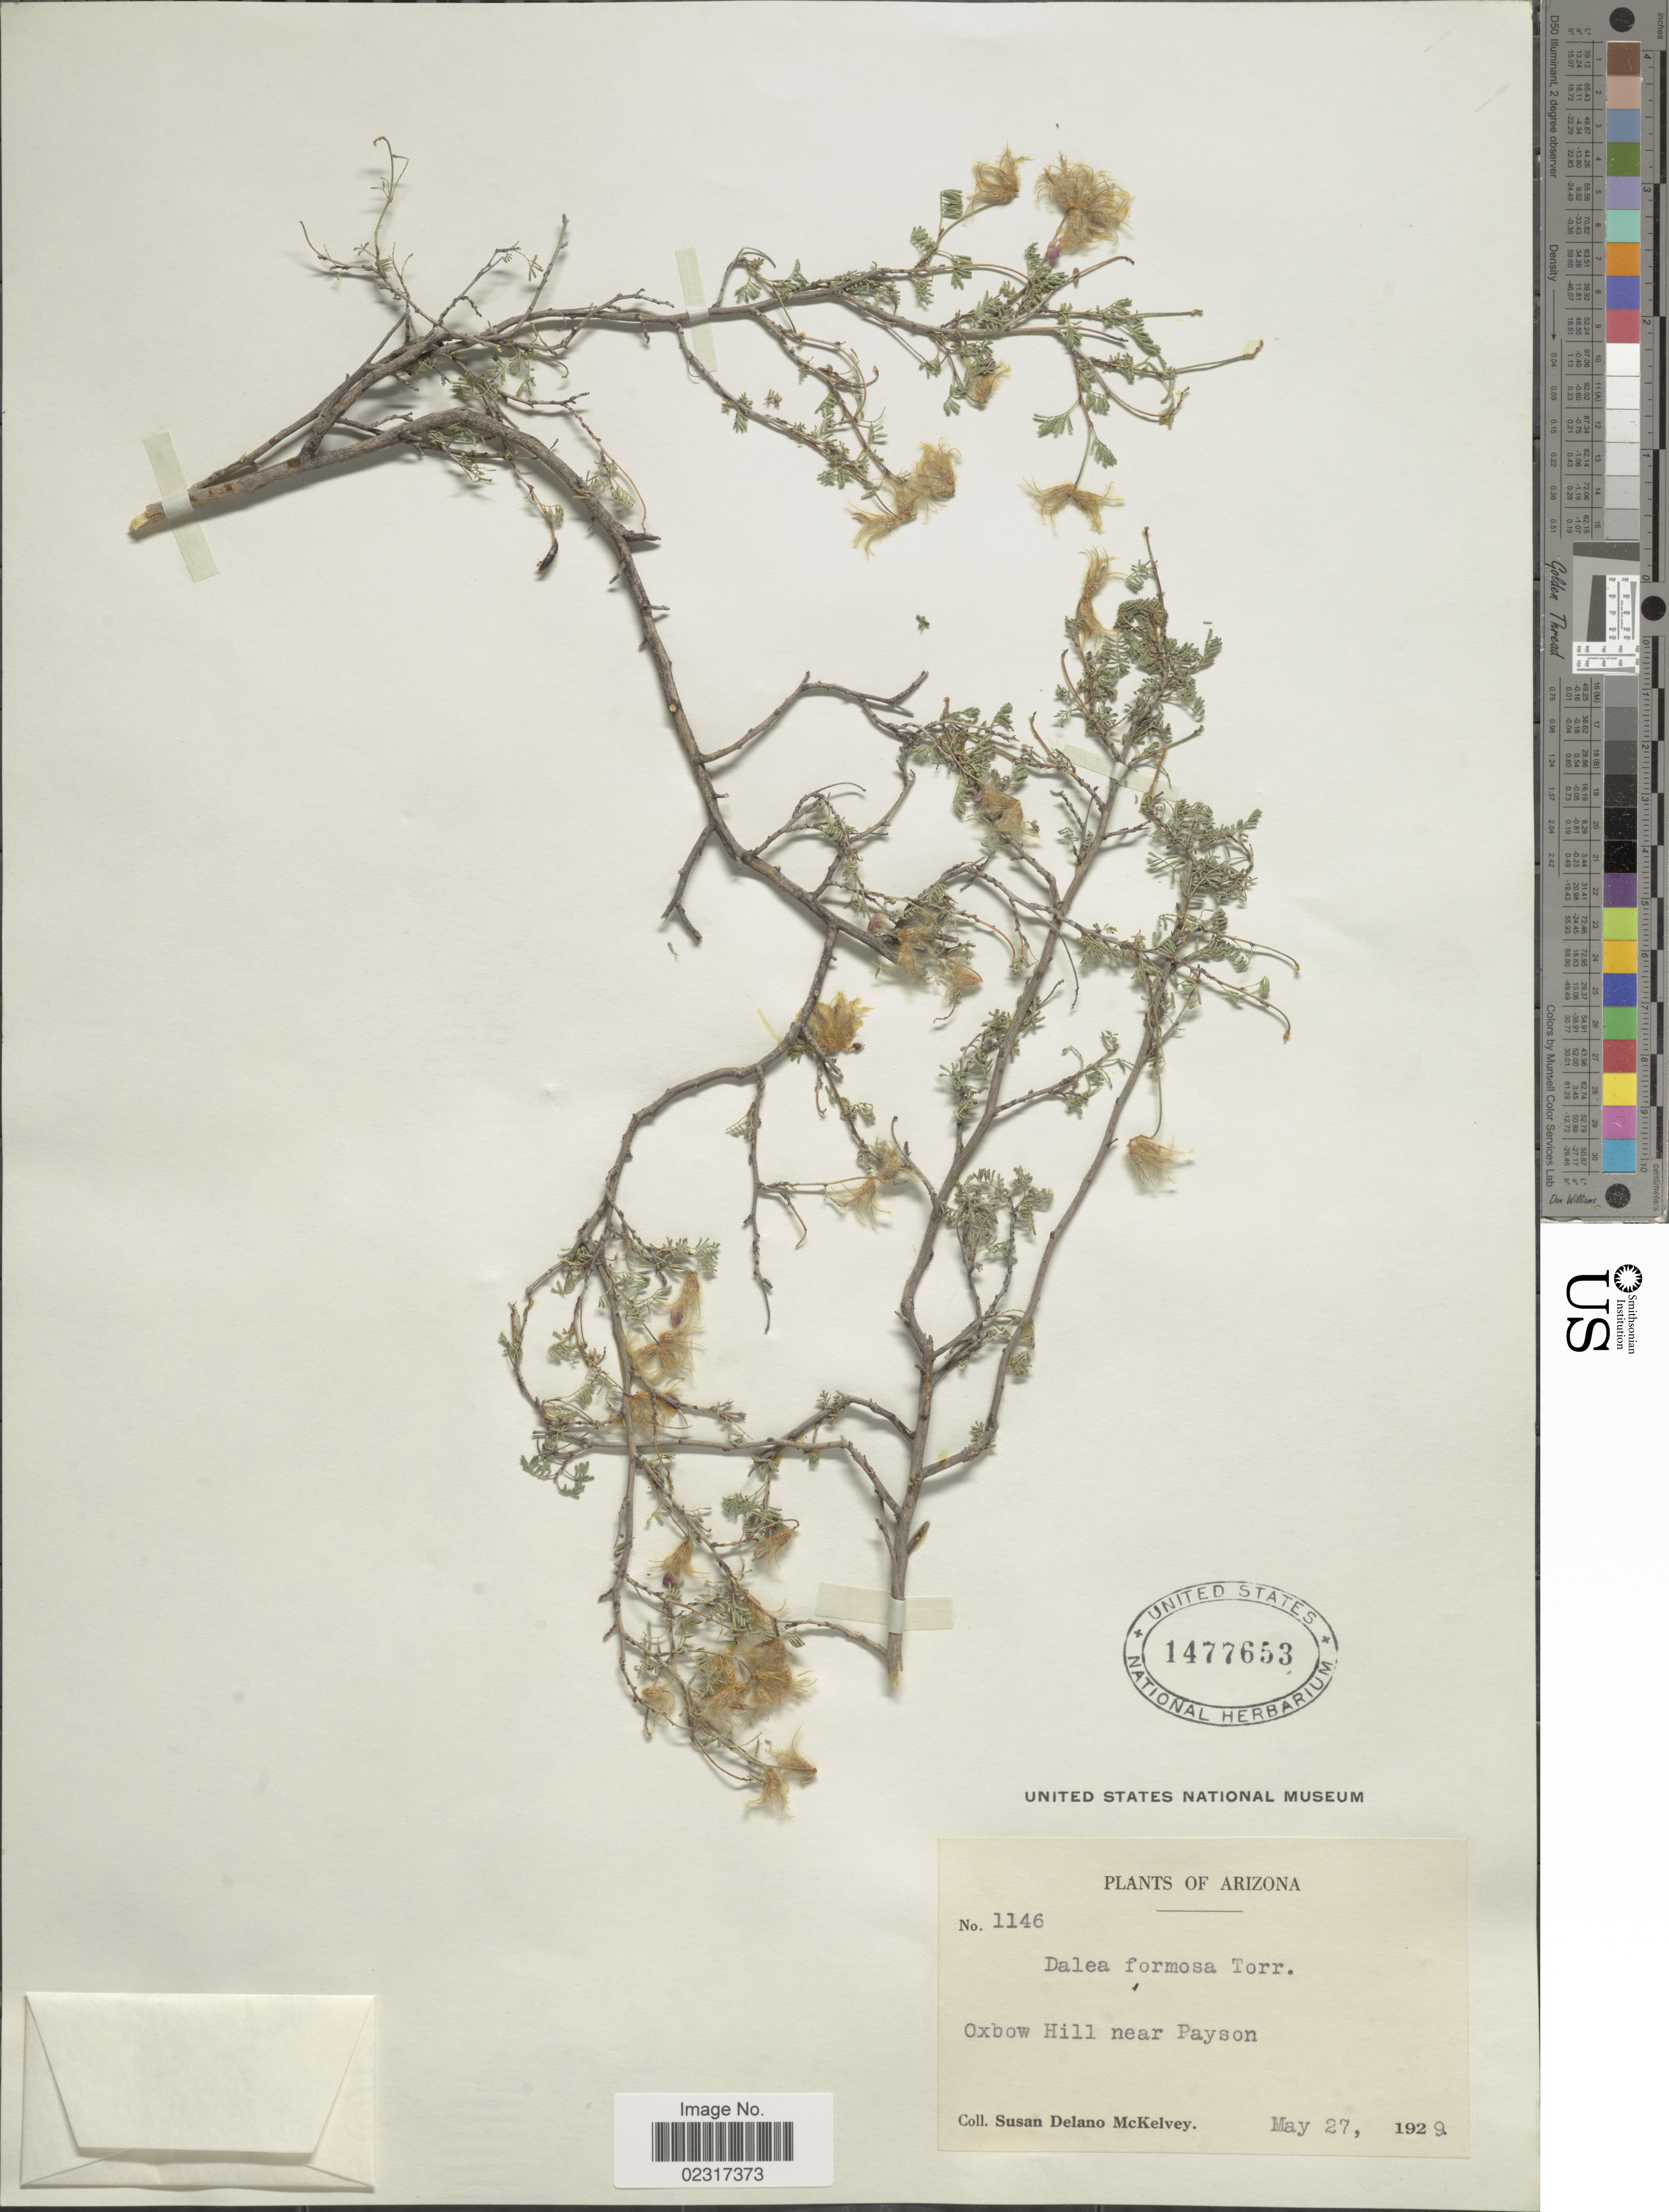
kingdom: Plantae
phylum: Tracheophyta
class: Magnoliopsida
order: Fabales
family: Fabaceae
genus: Dalea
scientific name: Dalea formosa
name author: Torr.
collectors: S. A. McKelvey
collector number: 1146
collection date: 1929-05-27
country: United States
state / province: Arizona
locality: Oxbow Hill near Payson.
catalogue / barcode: US 1477653